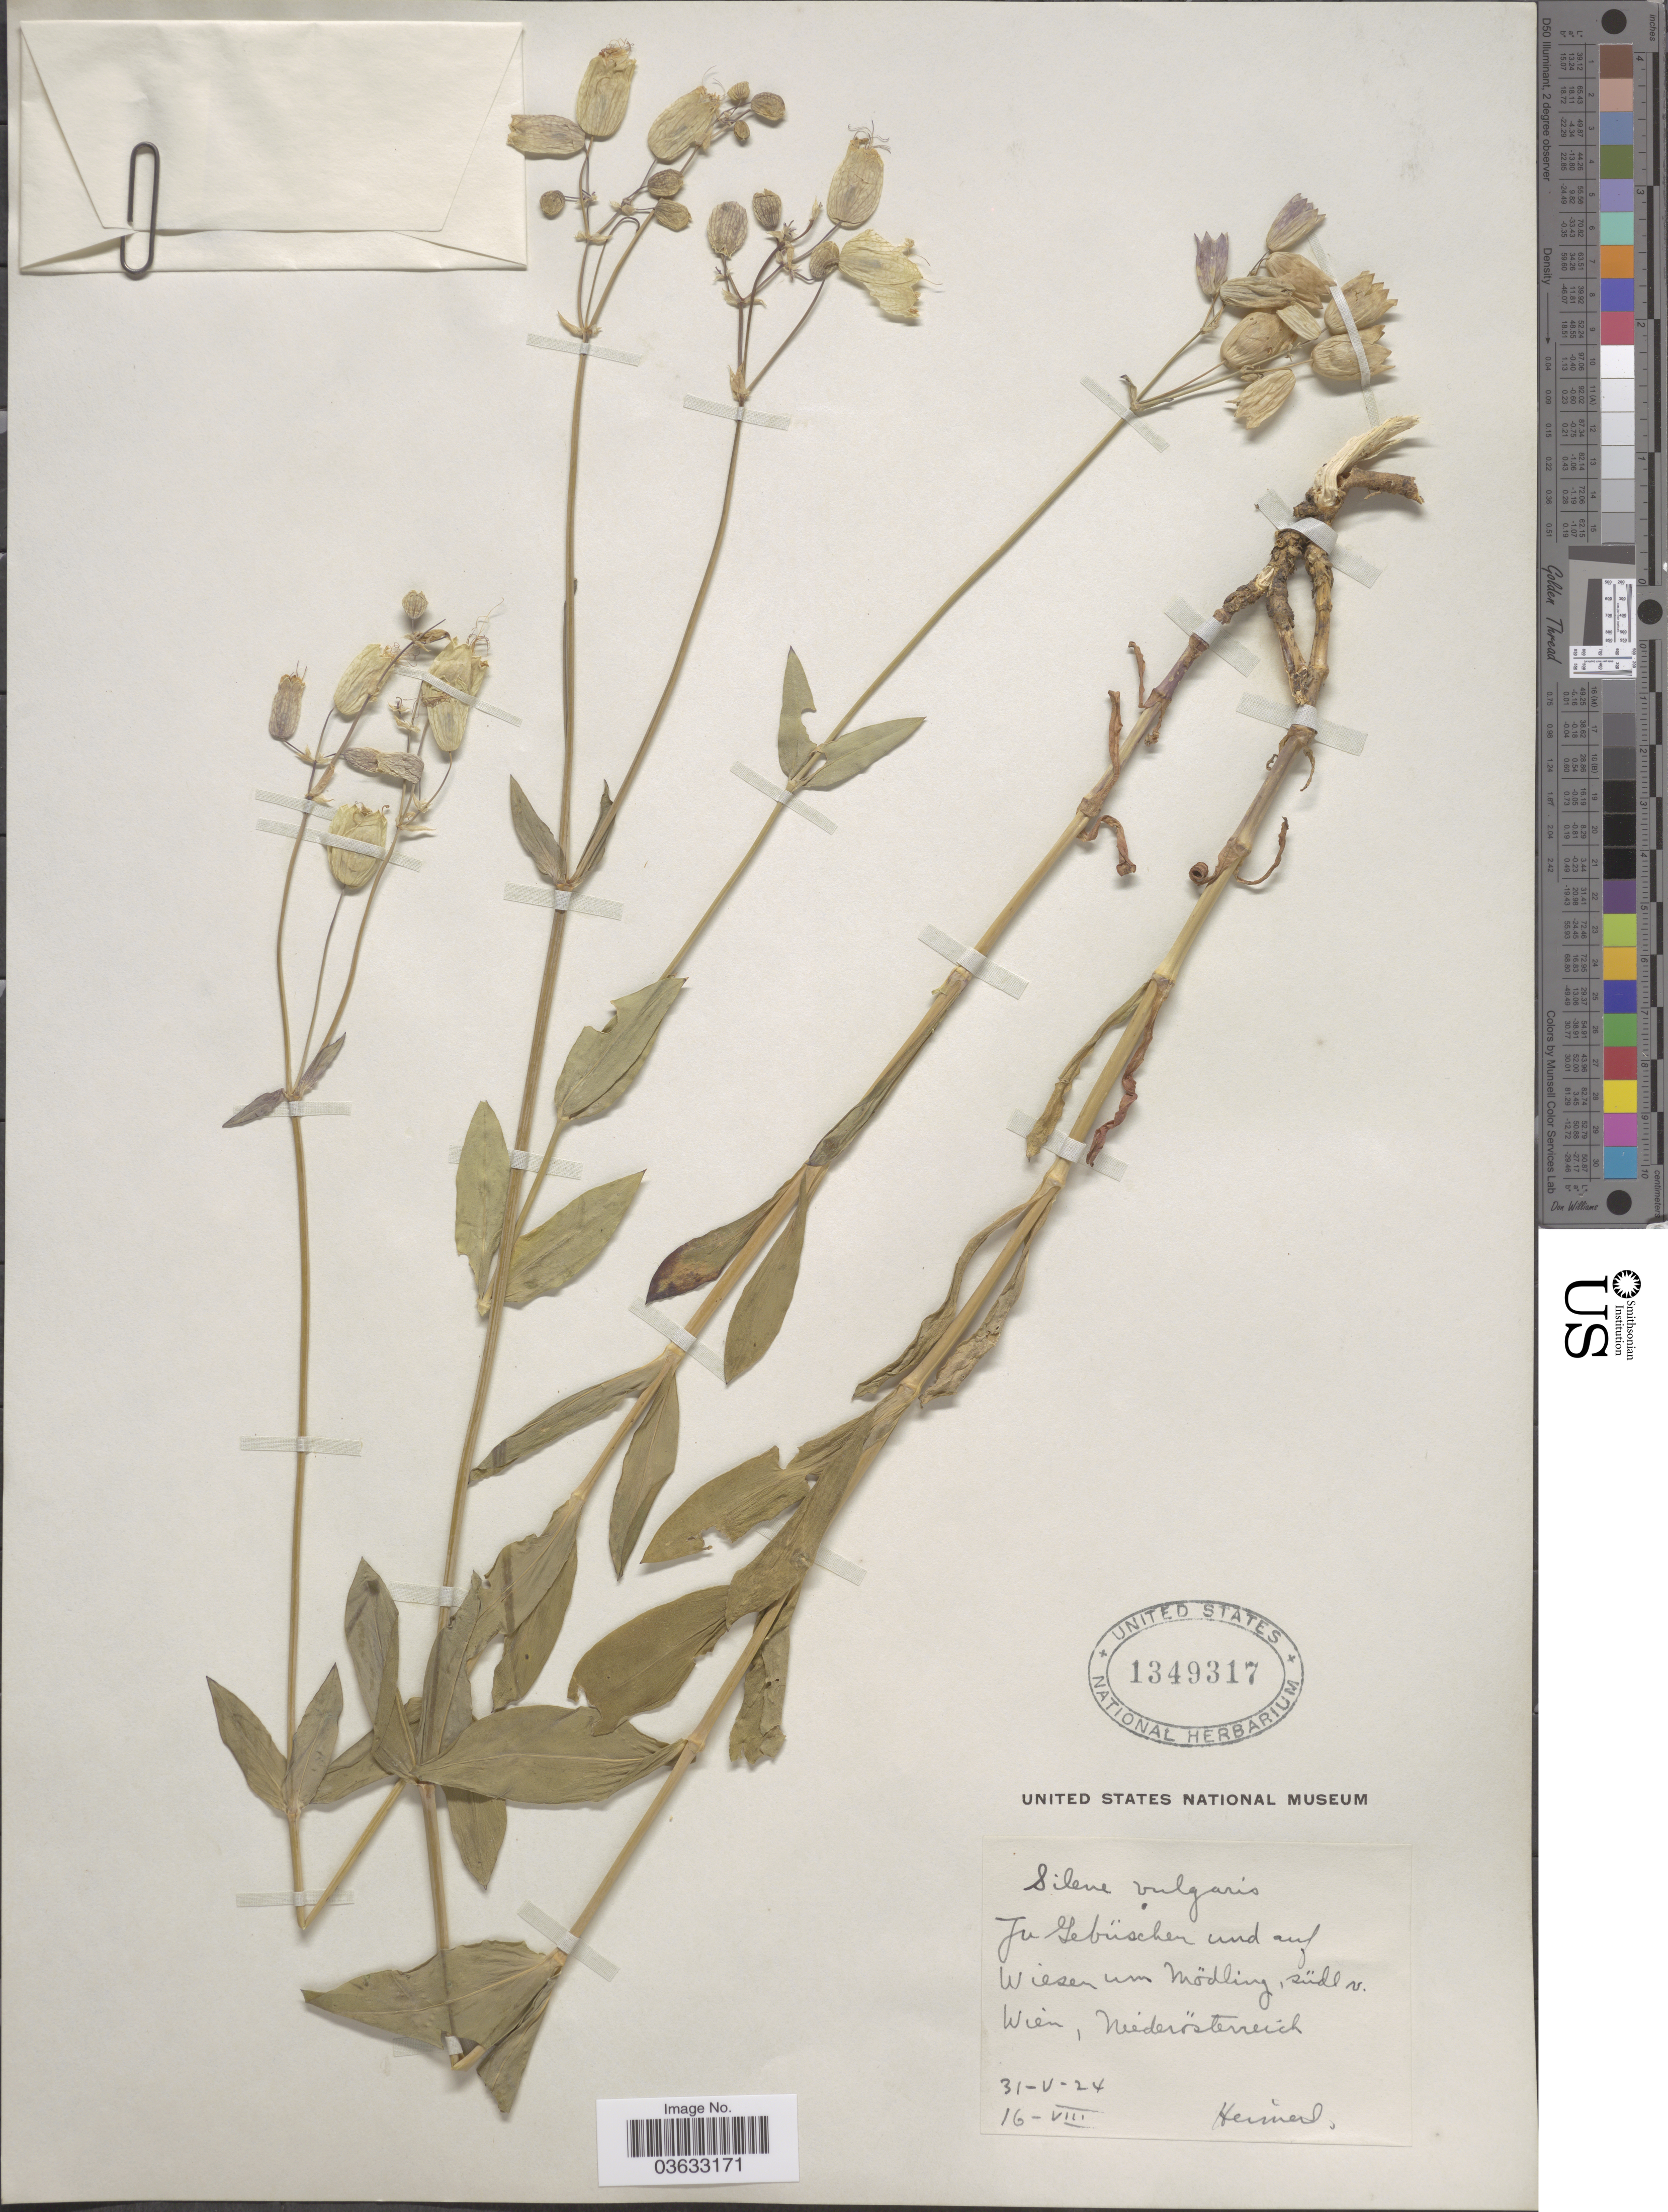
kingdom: Plantae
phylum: Tracheophyta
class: Magnoliopsida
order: Caryophyllales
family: Caryophyllaceae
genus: Silene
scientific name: Silene inflata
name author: Sm.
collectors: Heimerl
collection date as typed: Transcribed d/m/y: 31/5/24 to 16/8/24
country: Austria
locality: In Gebüschen und auf Wiesen um Mödling, südl v. Wien, Niederösterreich.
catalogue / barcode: US 1349317